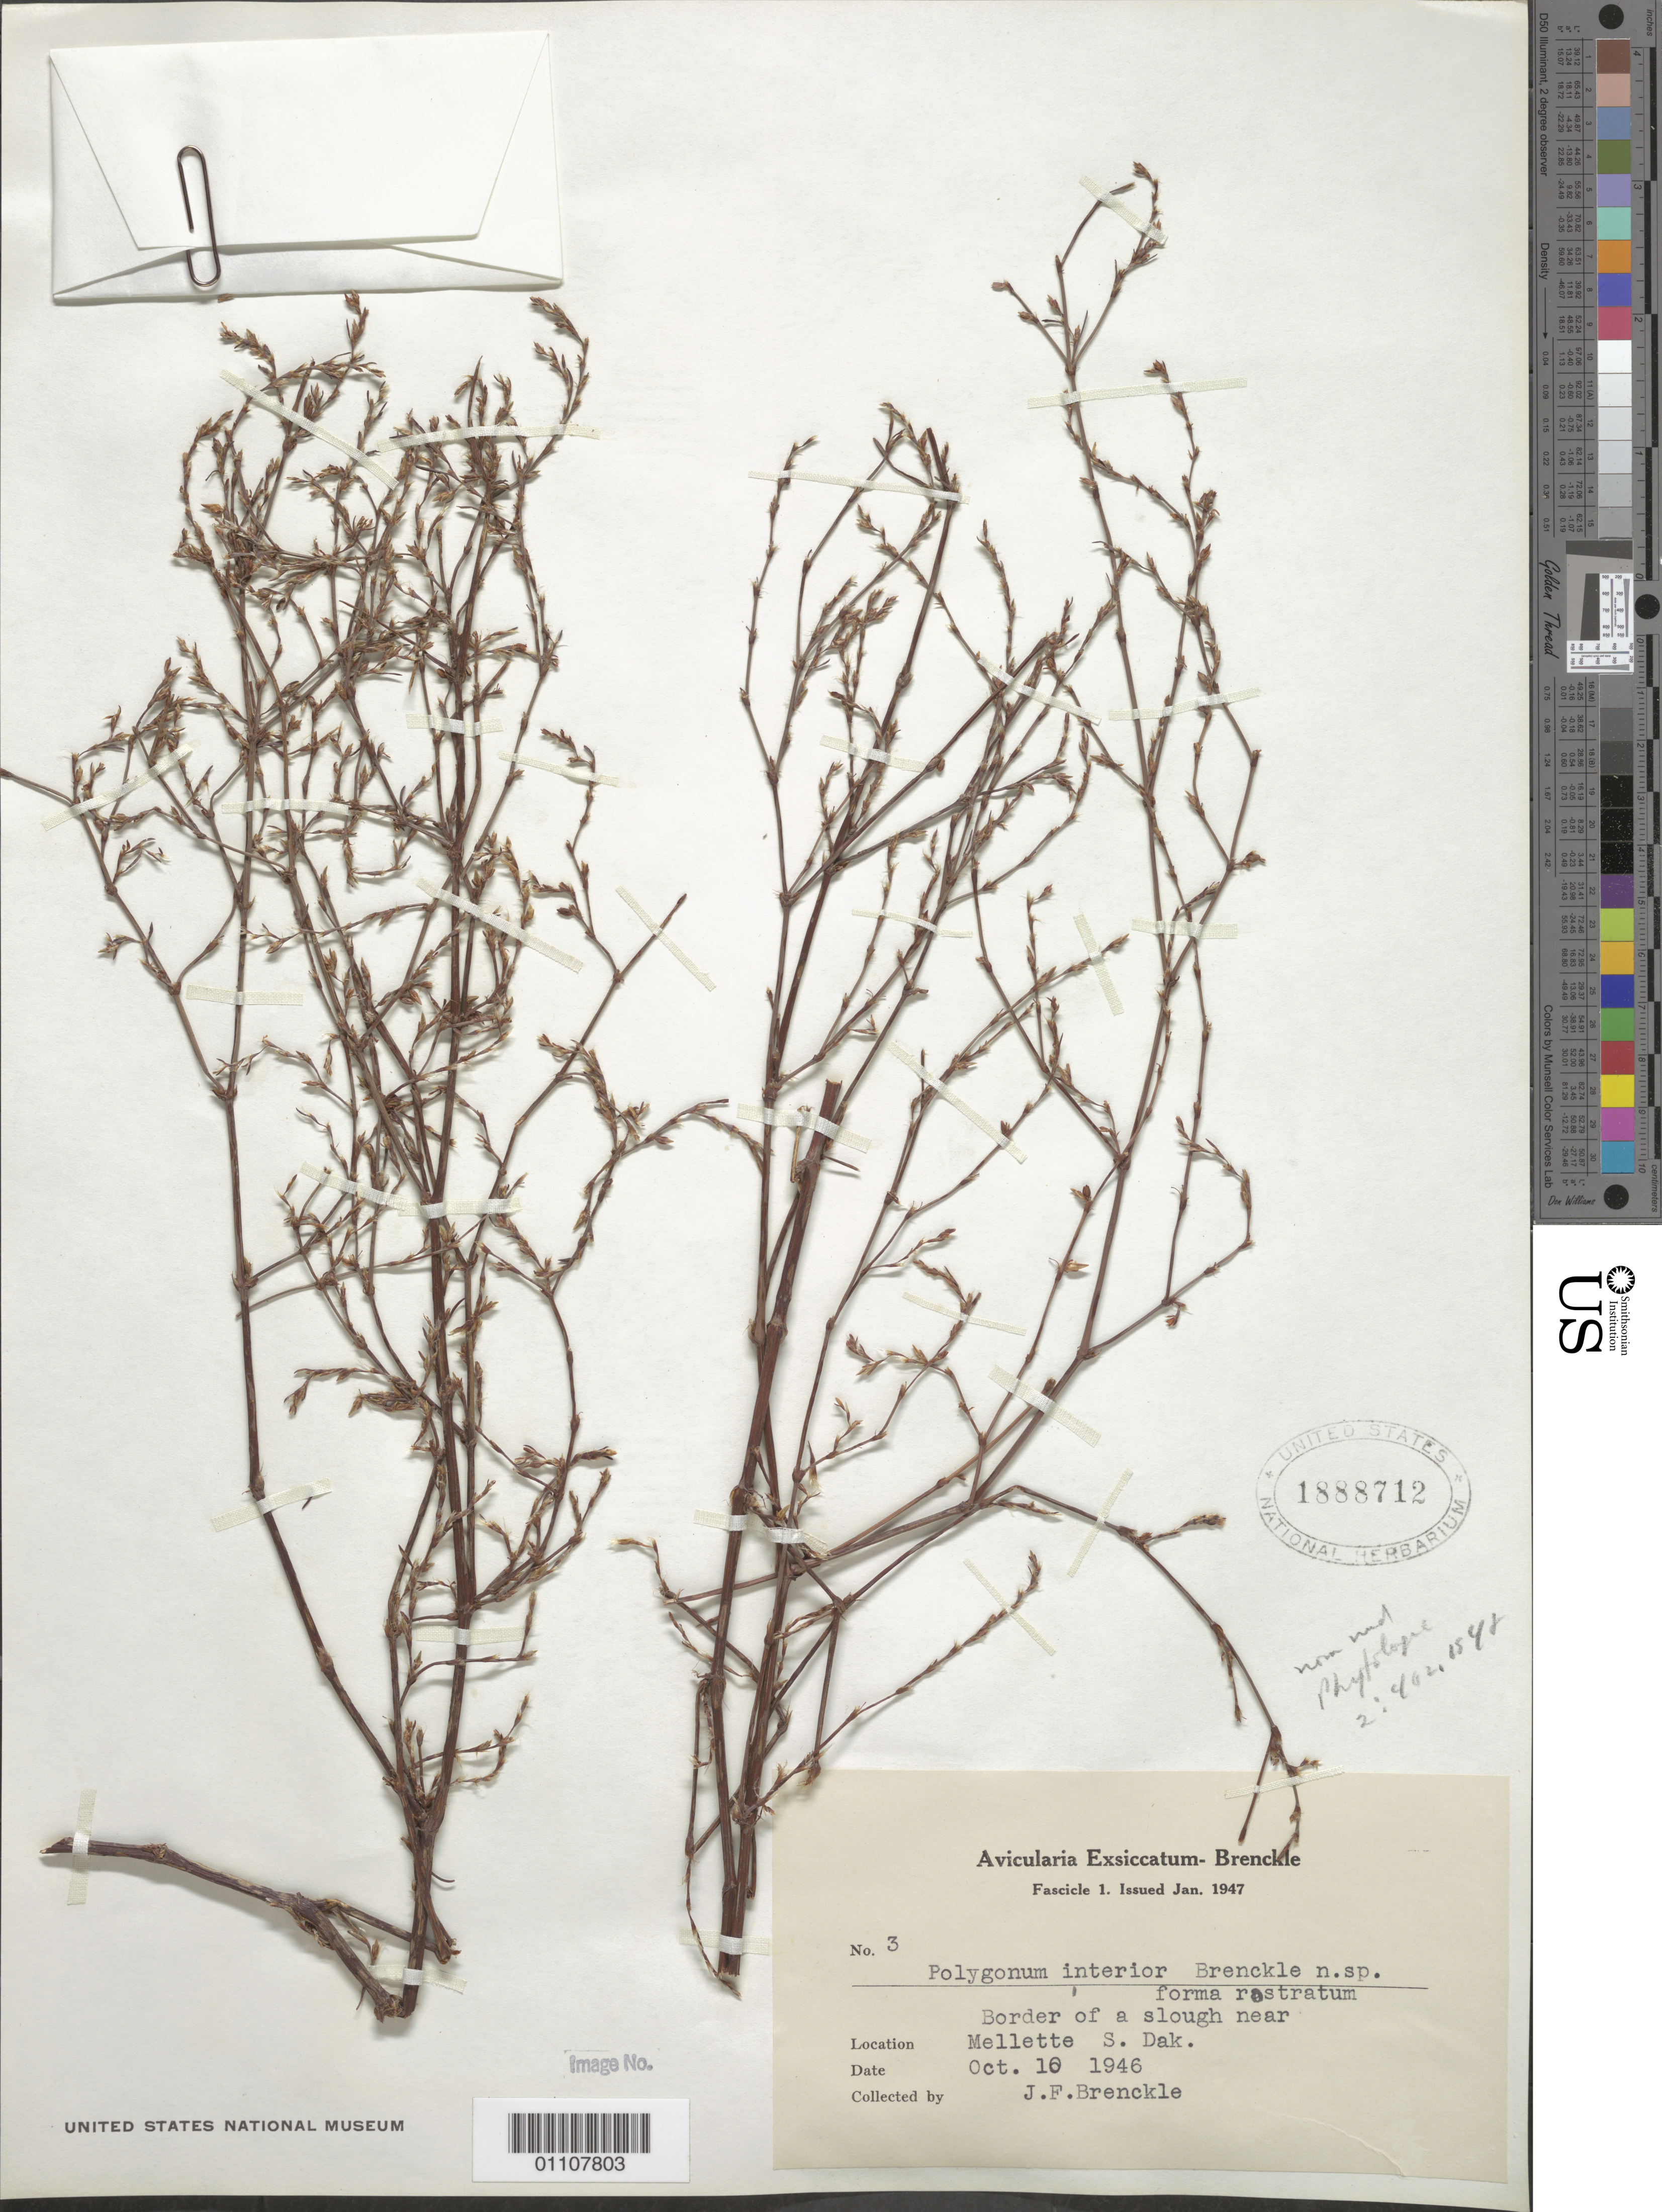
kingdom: Plantae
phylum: Tracheophyta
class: Magnoliopsida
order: Caryophyllales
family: Polygonaceae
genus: Polygonum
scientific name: Polygonum interior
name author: Brenckle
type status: Paratype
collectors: J. Brenckle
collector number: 3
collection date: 1946-10-10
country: United States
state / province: South Dakota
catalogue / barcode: US 1888712